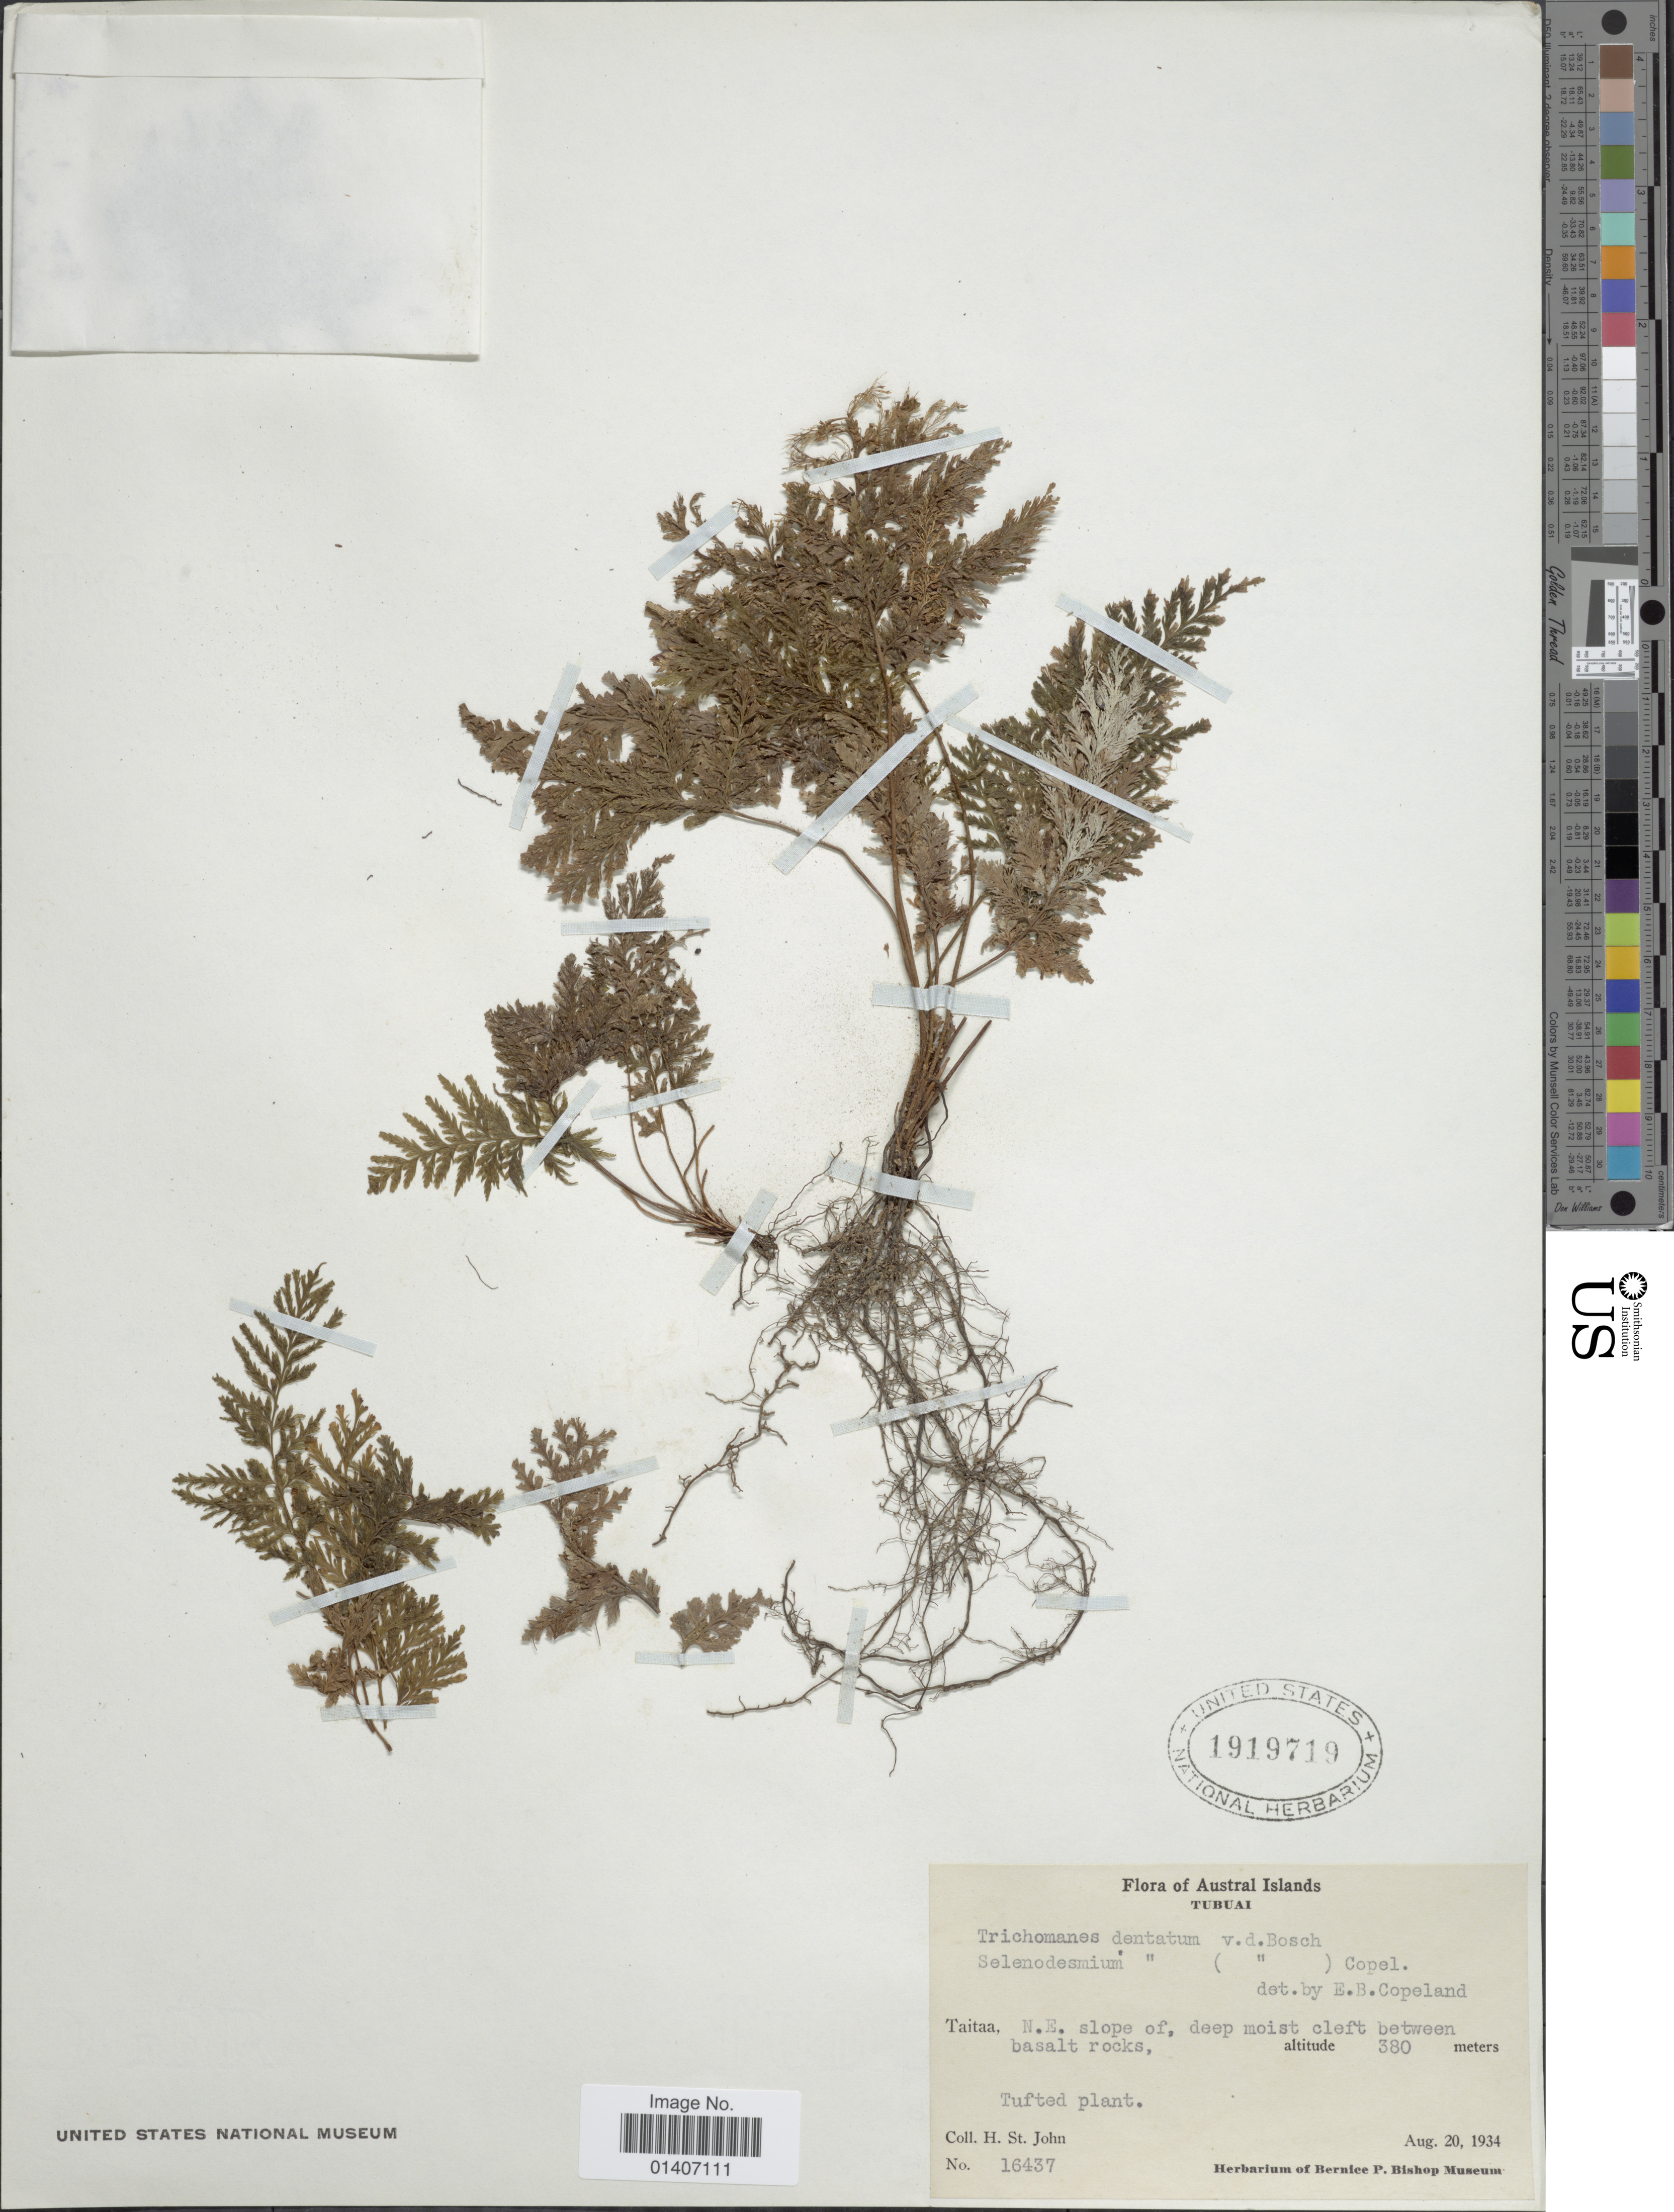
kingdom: Plantae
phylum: Tracheophyta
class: Polypodiopsida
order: Hymenophyllales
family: Hymenophyllaceae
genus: Abrodictyum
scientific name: Abrodictyum dentatum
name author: (Bosch) Ebihara & K. Iwats.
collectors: H. St. John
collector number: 16437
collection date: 1934-08-20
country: French Polynesia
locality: Austral Islands, Tubuai, Taitaa, N.E. slope of, deep moist cleft between basalt rocks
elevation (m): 380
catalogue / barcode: US 1919719